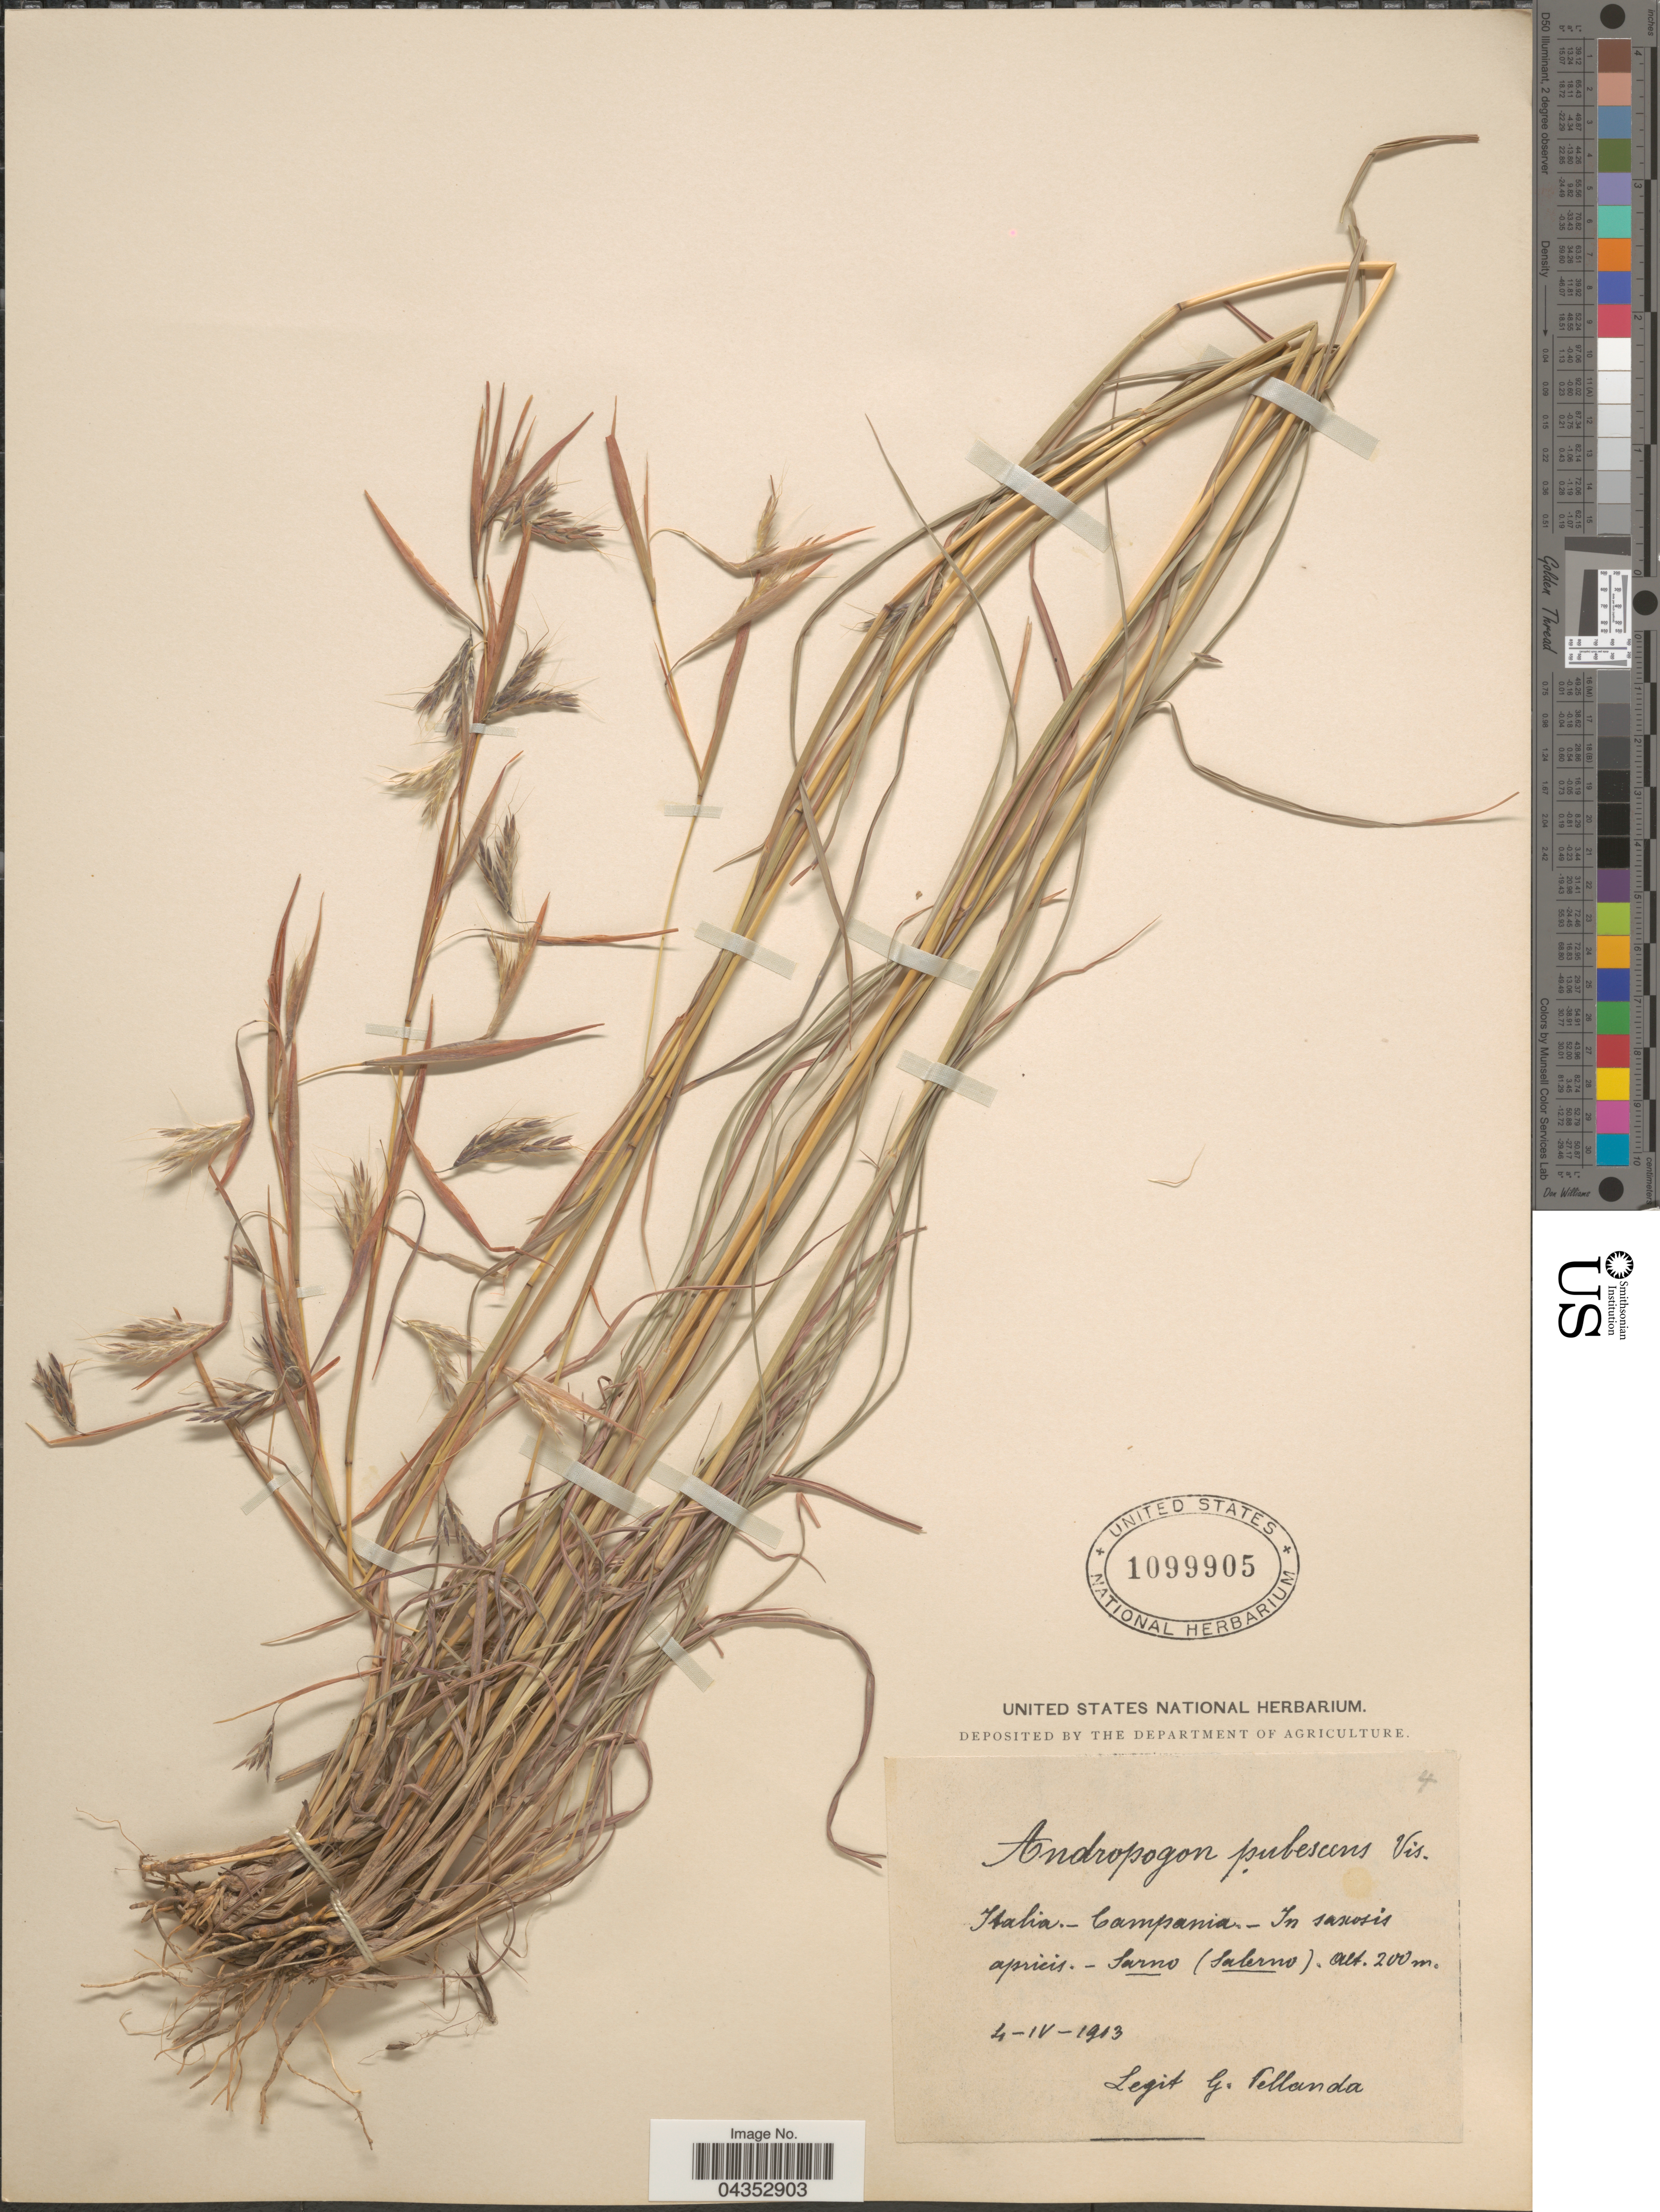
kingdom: Plantae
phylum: Tracheophyta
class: Liliopsida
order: Poales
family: Poaceae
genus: Hyparrhenia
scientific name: Hyparrhenia hirta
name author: (L.) Stapf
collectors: G. Pellanda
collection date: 1903-04-04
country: Italy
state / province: Campania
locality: In saxosis apricis - Sarno (Salerno).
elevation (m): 200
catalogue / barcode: US 1099905